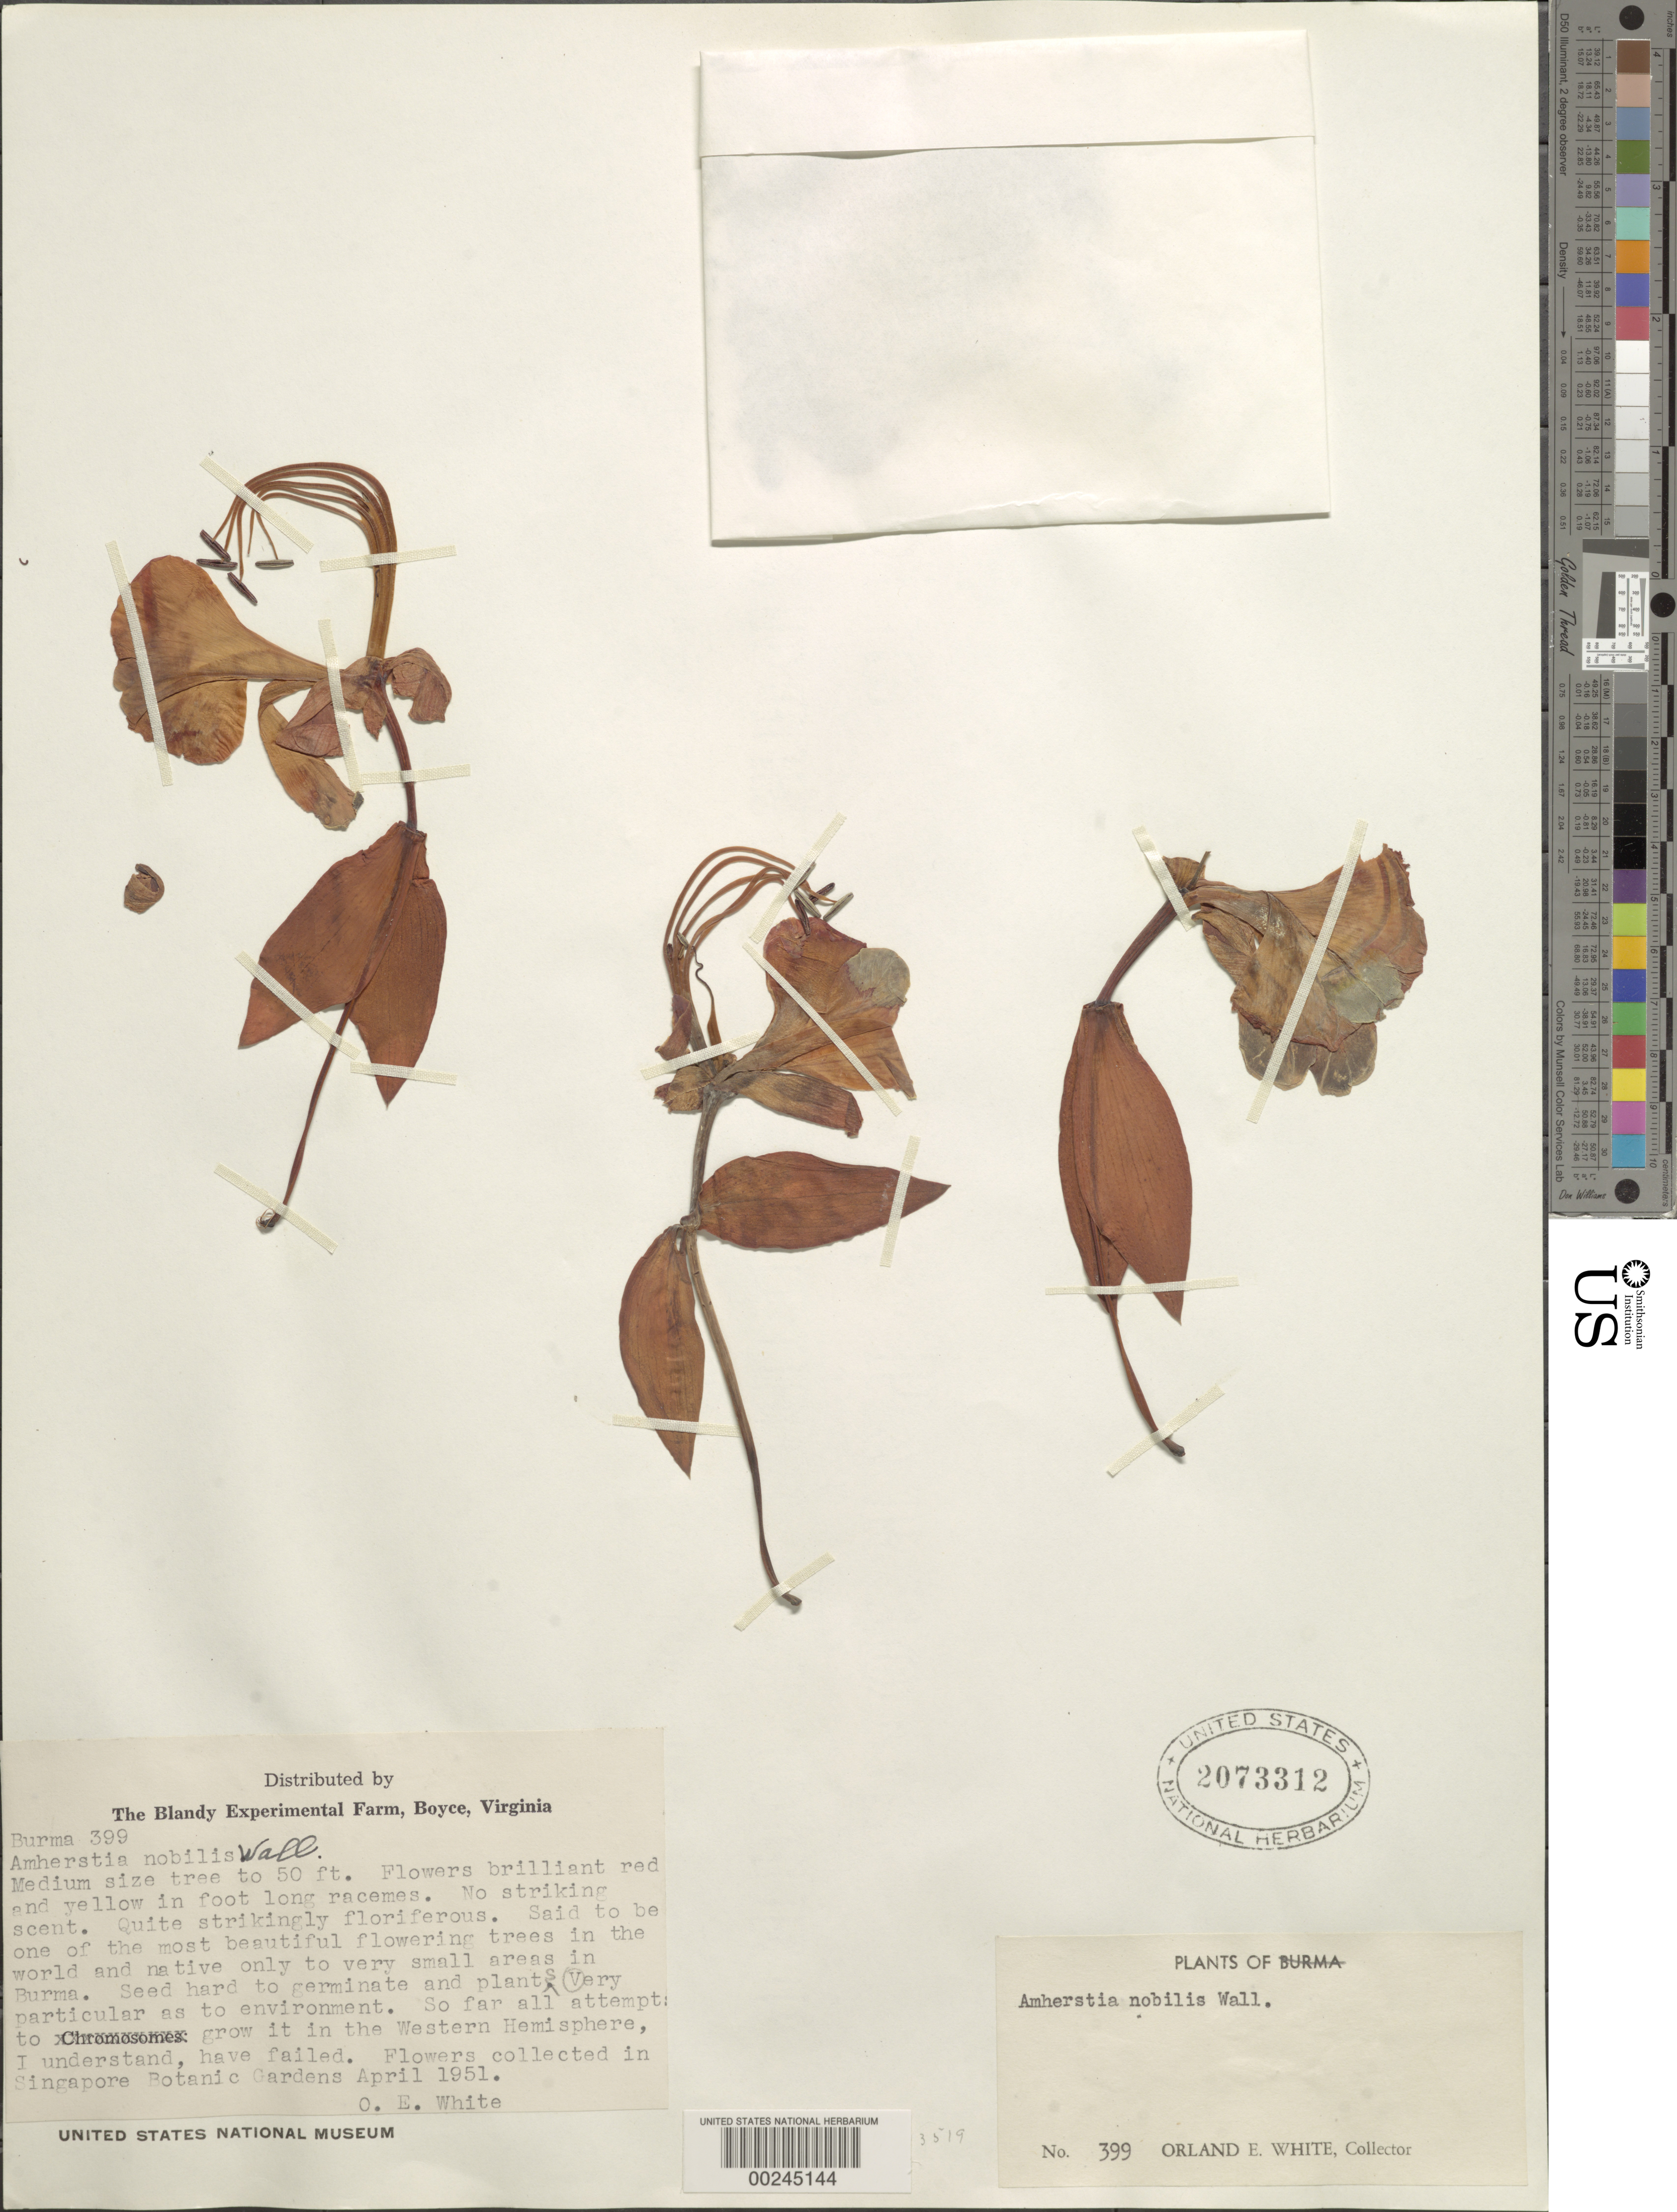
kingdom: Plantae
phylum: Tracheophyta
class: Magnoliopsida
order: Fabales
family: Fabaceae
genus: Amherstia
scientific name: Amherstia nobilis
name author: (Oliv.) Kuntze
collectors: O. E. White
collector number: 399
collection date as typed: Apr 1951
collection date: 1951-04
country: Singapore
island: Singapore Island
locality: Singapore botanic gardens [Malay Peninsula]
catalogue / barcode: US 2078812